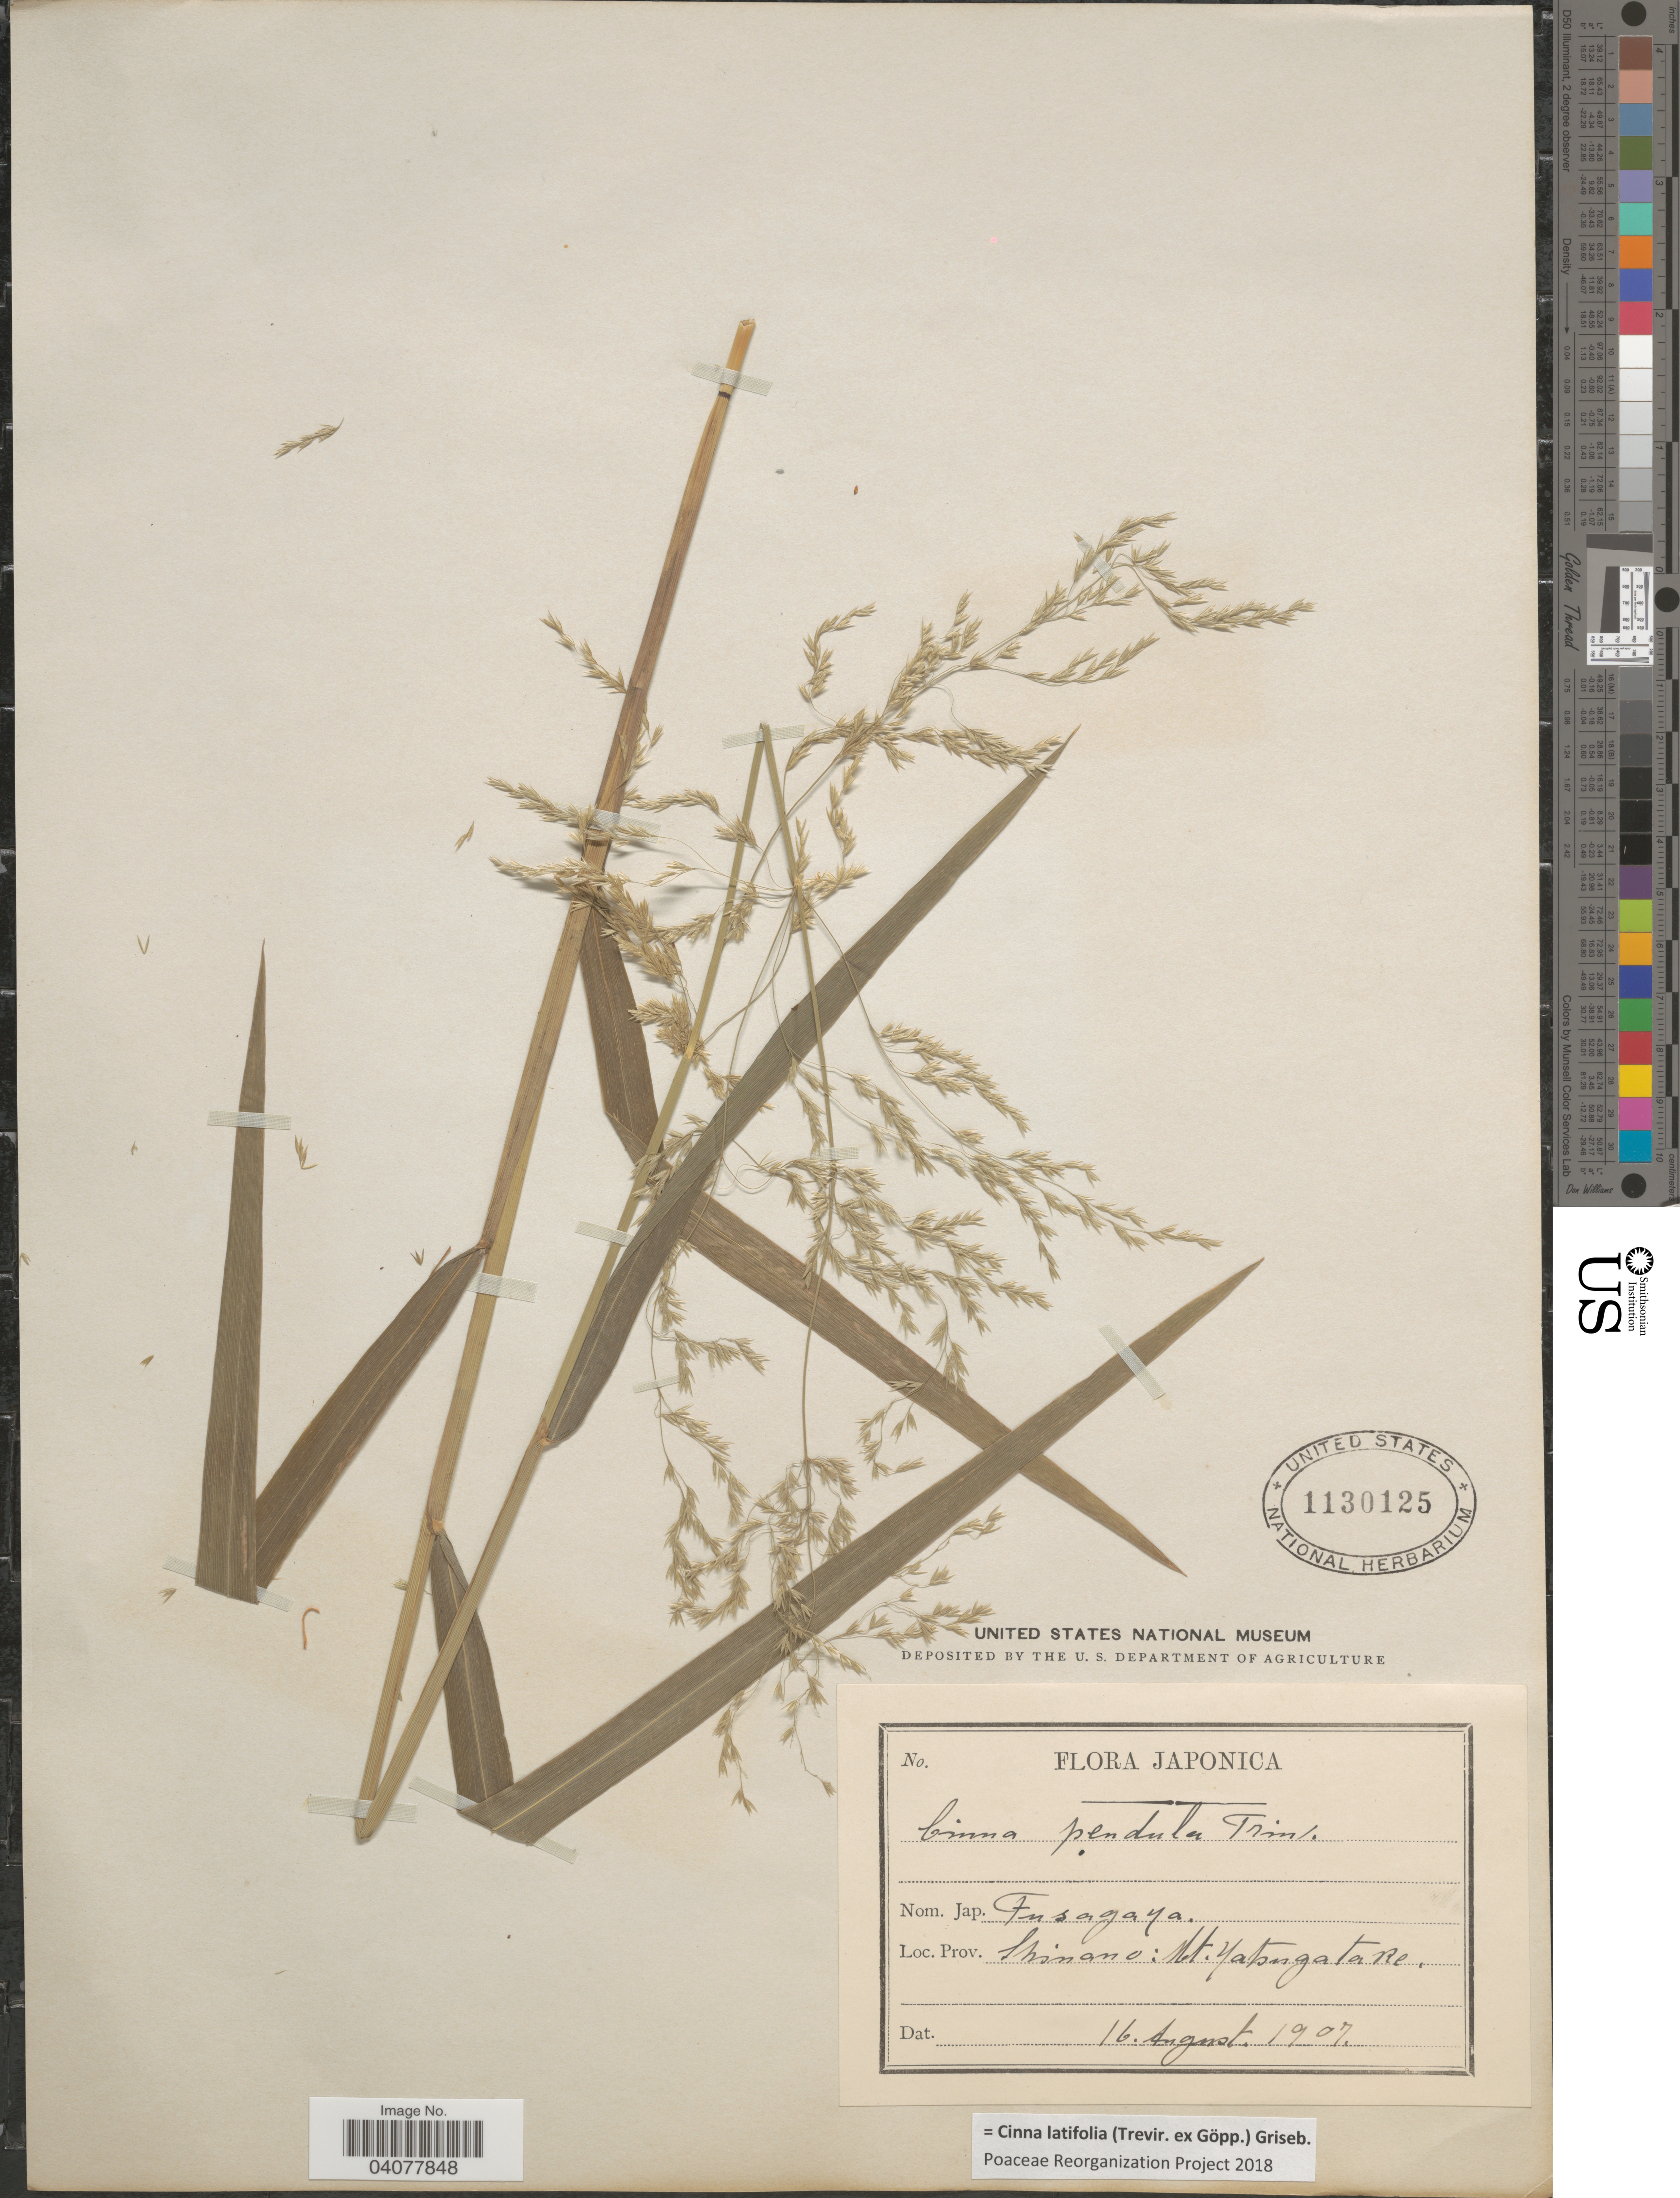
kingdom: Plantae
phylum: Tracheophyta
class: Liliopsida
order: Poales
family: Poaceae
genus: Cinna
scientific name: Cinna latifolia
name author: (Trevir. ex Goeppert) Griseb.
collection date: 1907-08-16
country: Japan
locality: Japonica. Shinano: Mt. Yatsugatare.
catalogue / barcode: US 1130125